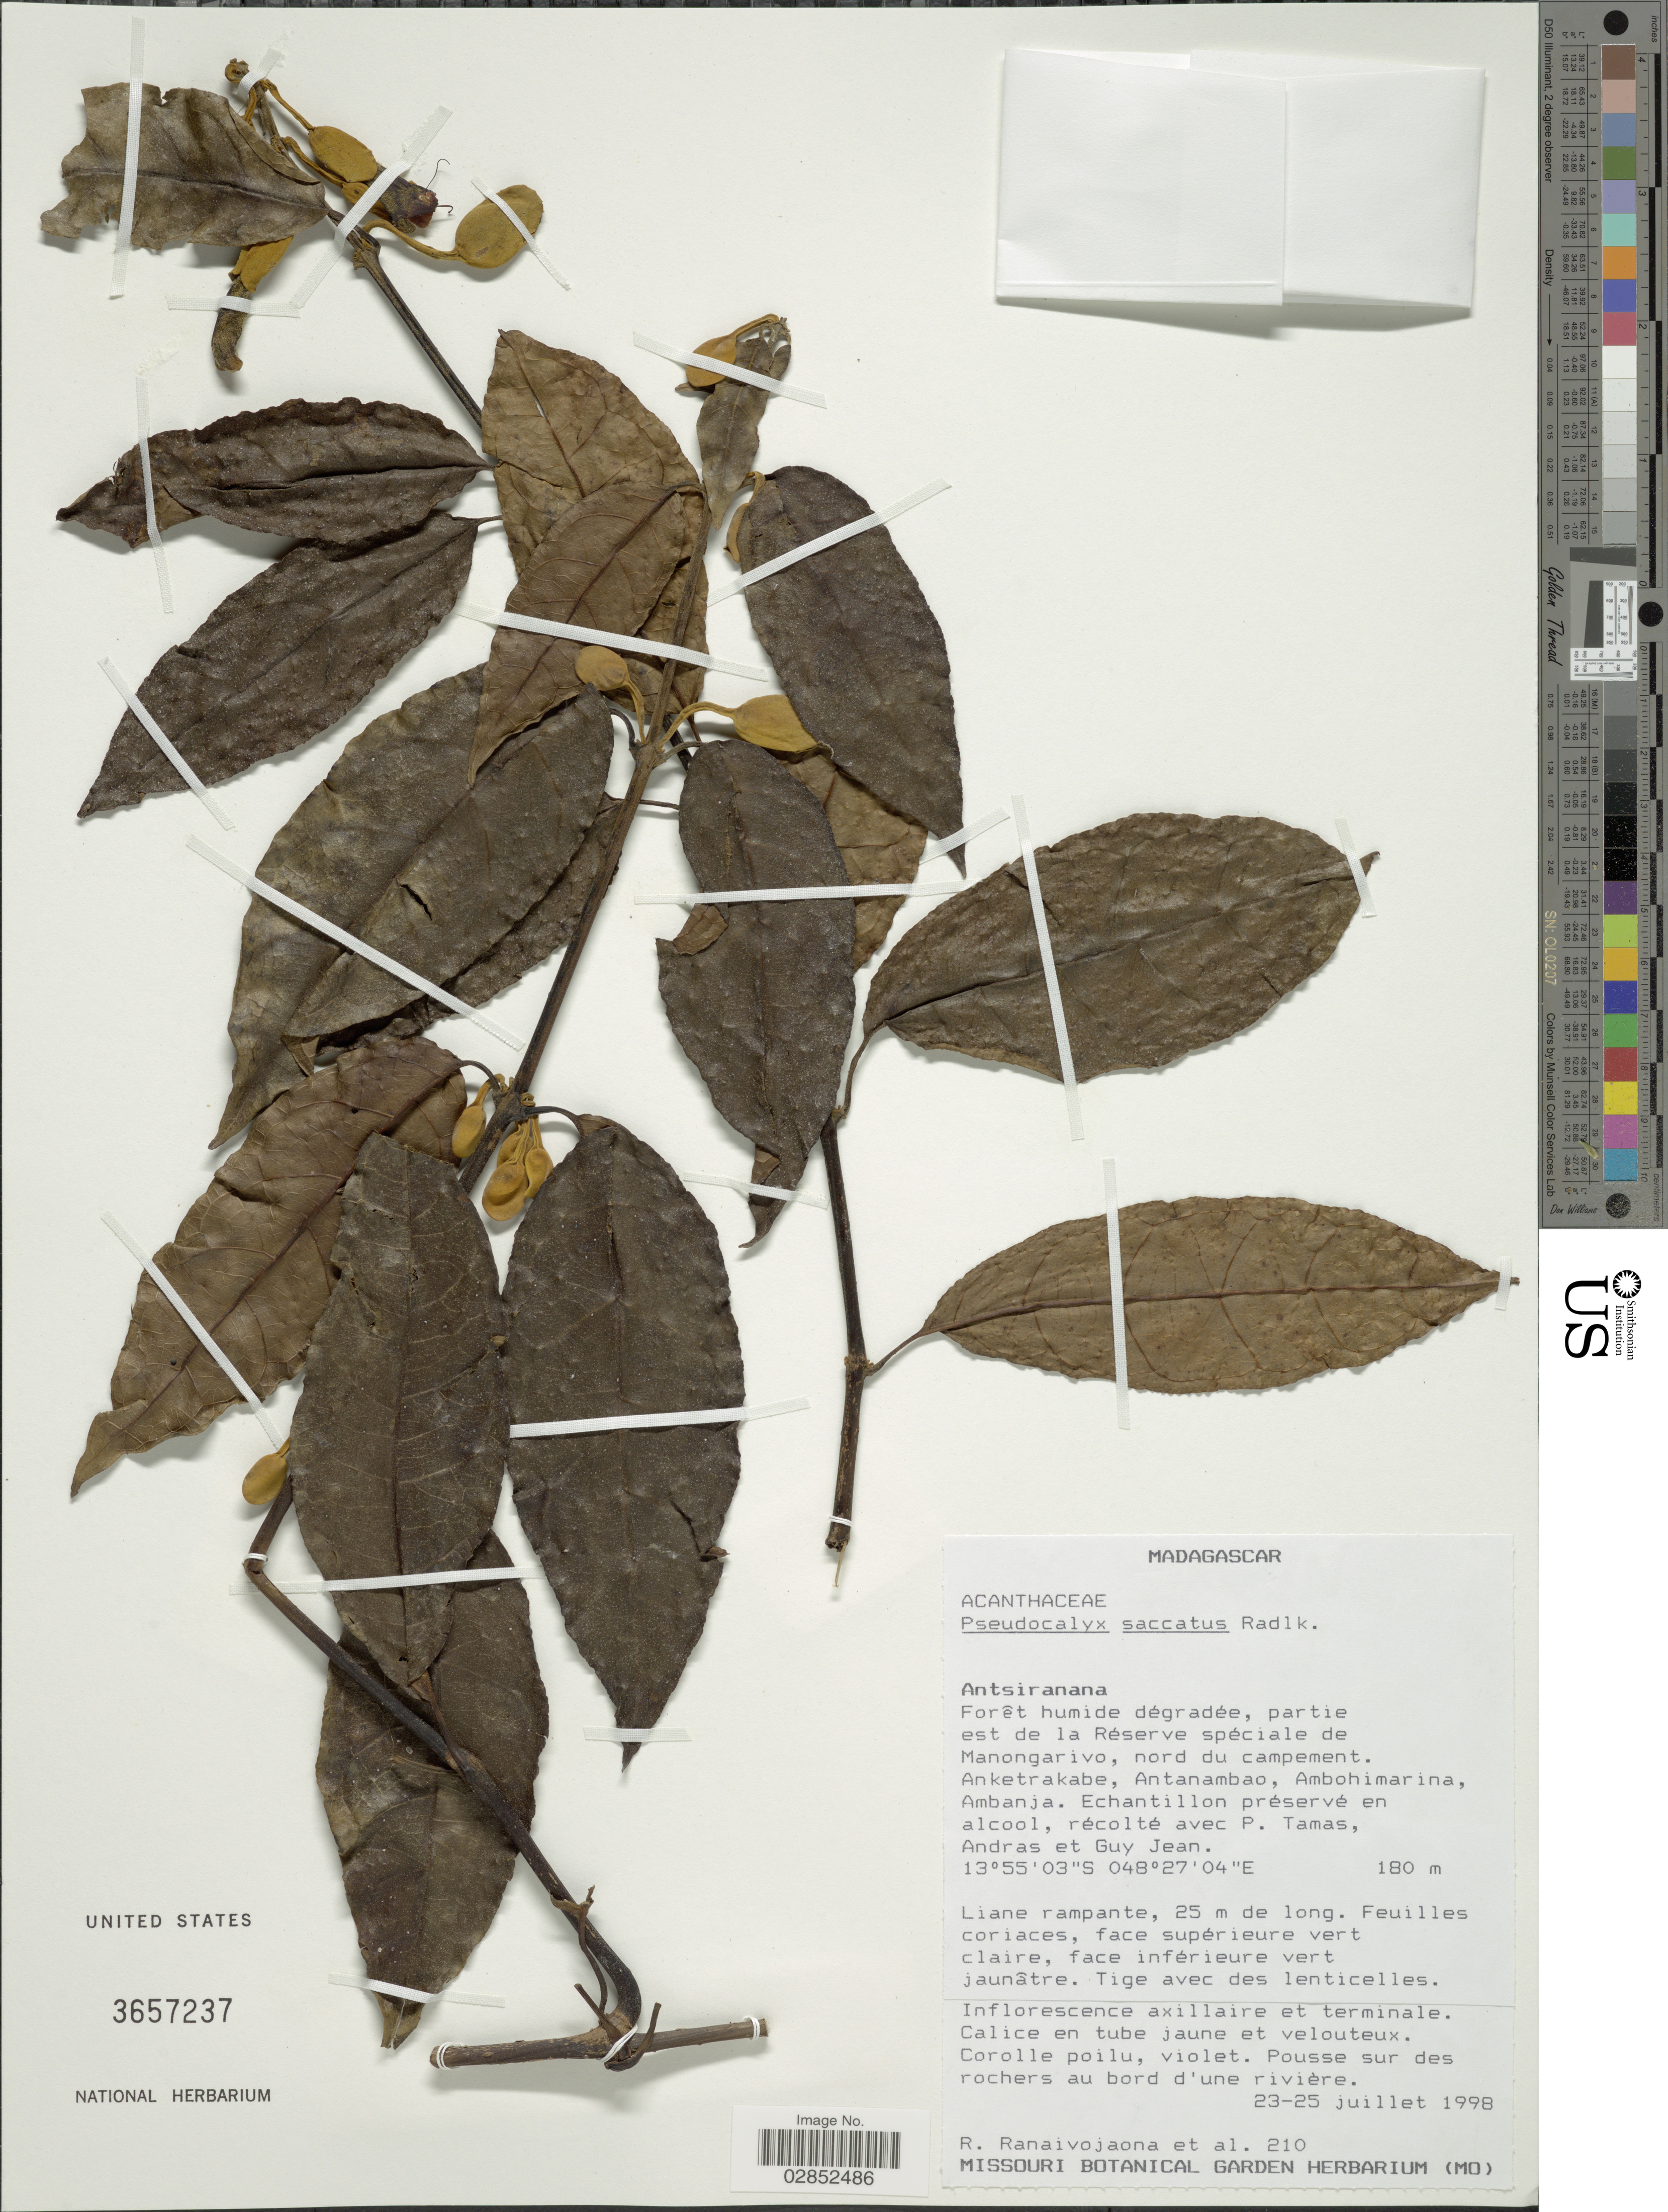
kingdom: Plantae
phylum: Tracheophyta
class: Magnoliopsida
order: Lamiales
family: Acanthaceae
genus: Pseudocalyx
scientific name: Pseudocalyx saccatus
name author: Radlk.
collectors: R. Ranaivojaona, P. Tamas, Andras & G. Jean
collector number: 210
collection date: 1998-07-23/1998-07-25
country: Madagascar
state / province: Diana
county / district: Ambanja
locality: Forêt humide dégradée, partie est de la Réserve spéciale de Manongarivo, nord du campement. Anketrakabe, Antanambao, Ambohimarina, Ambanja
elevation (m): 180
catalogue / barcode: US 3657237